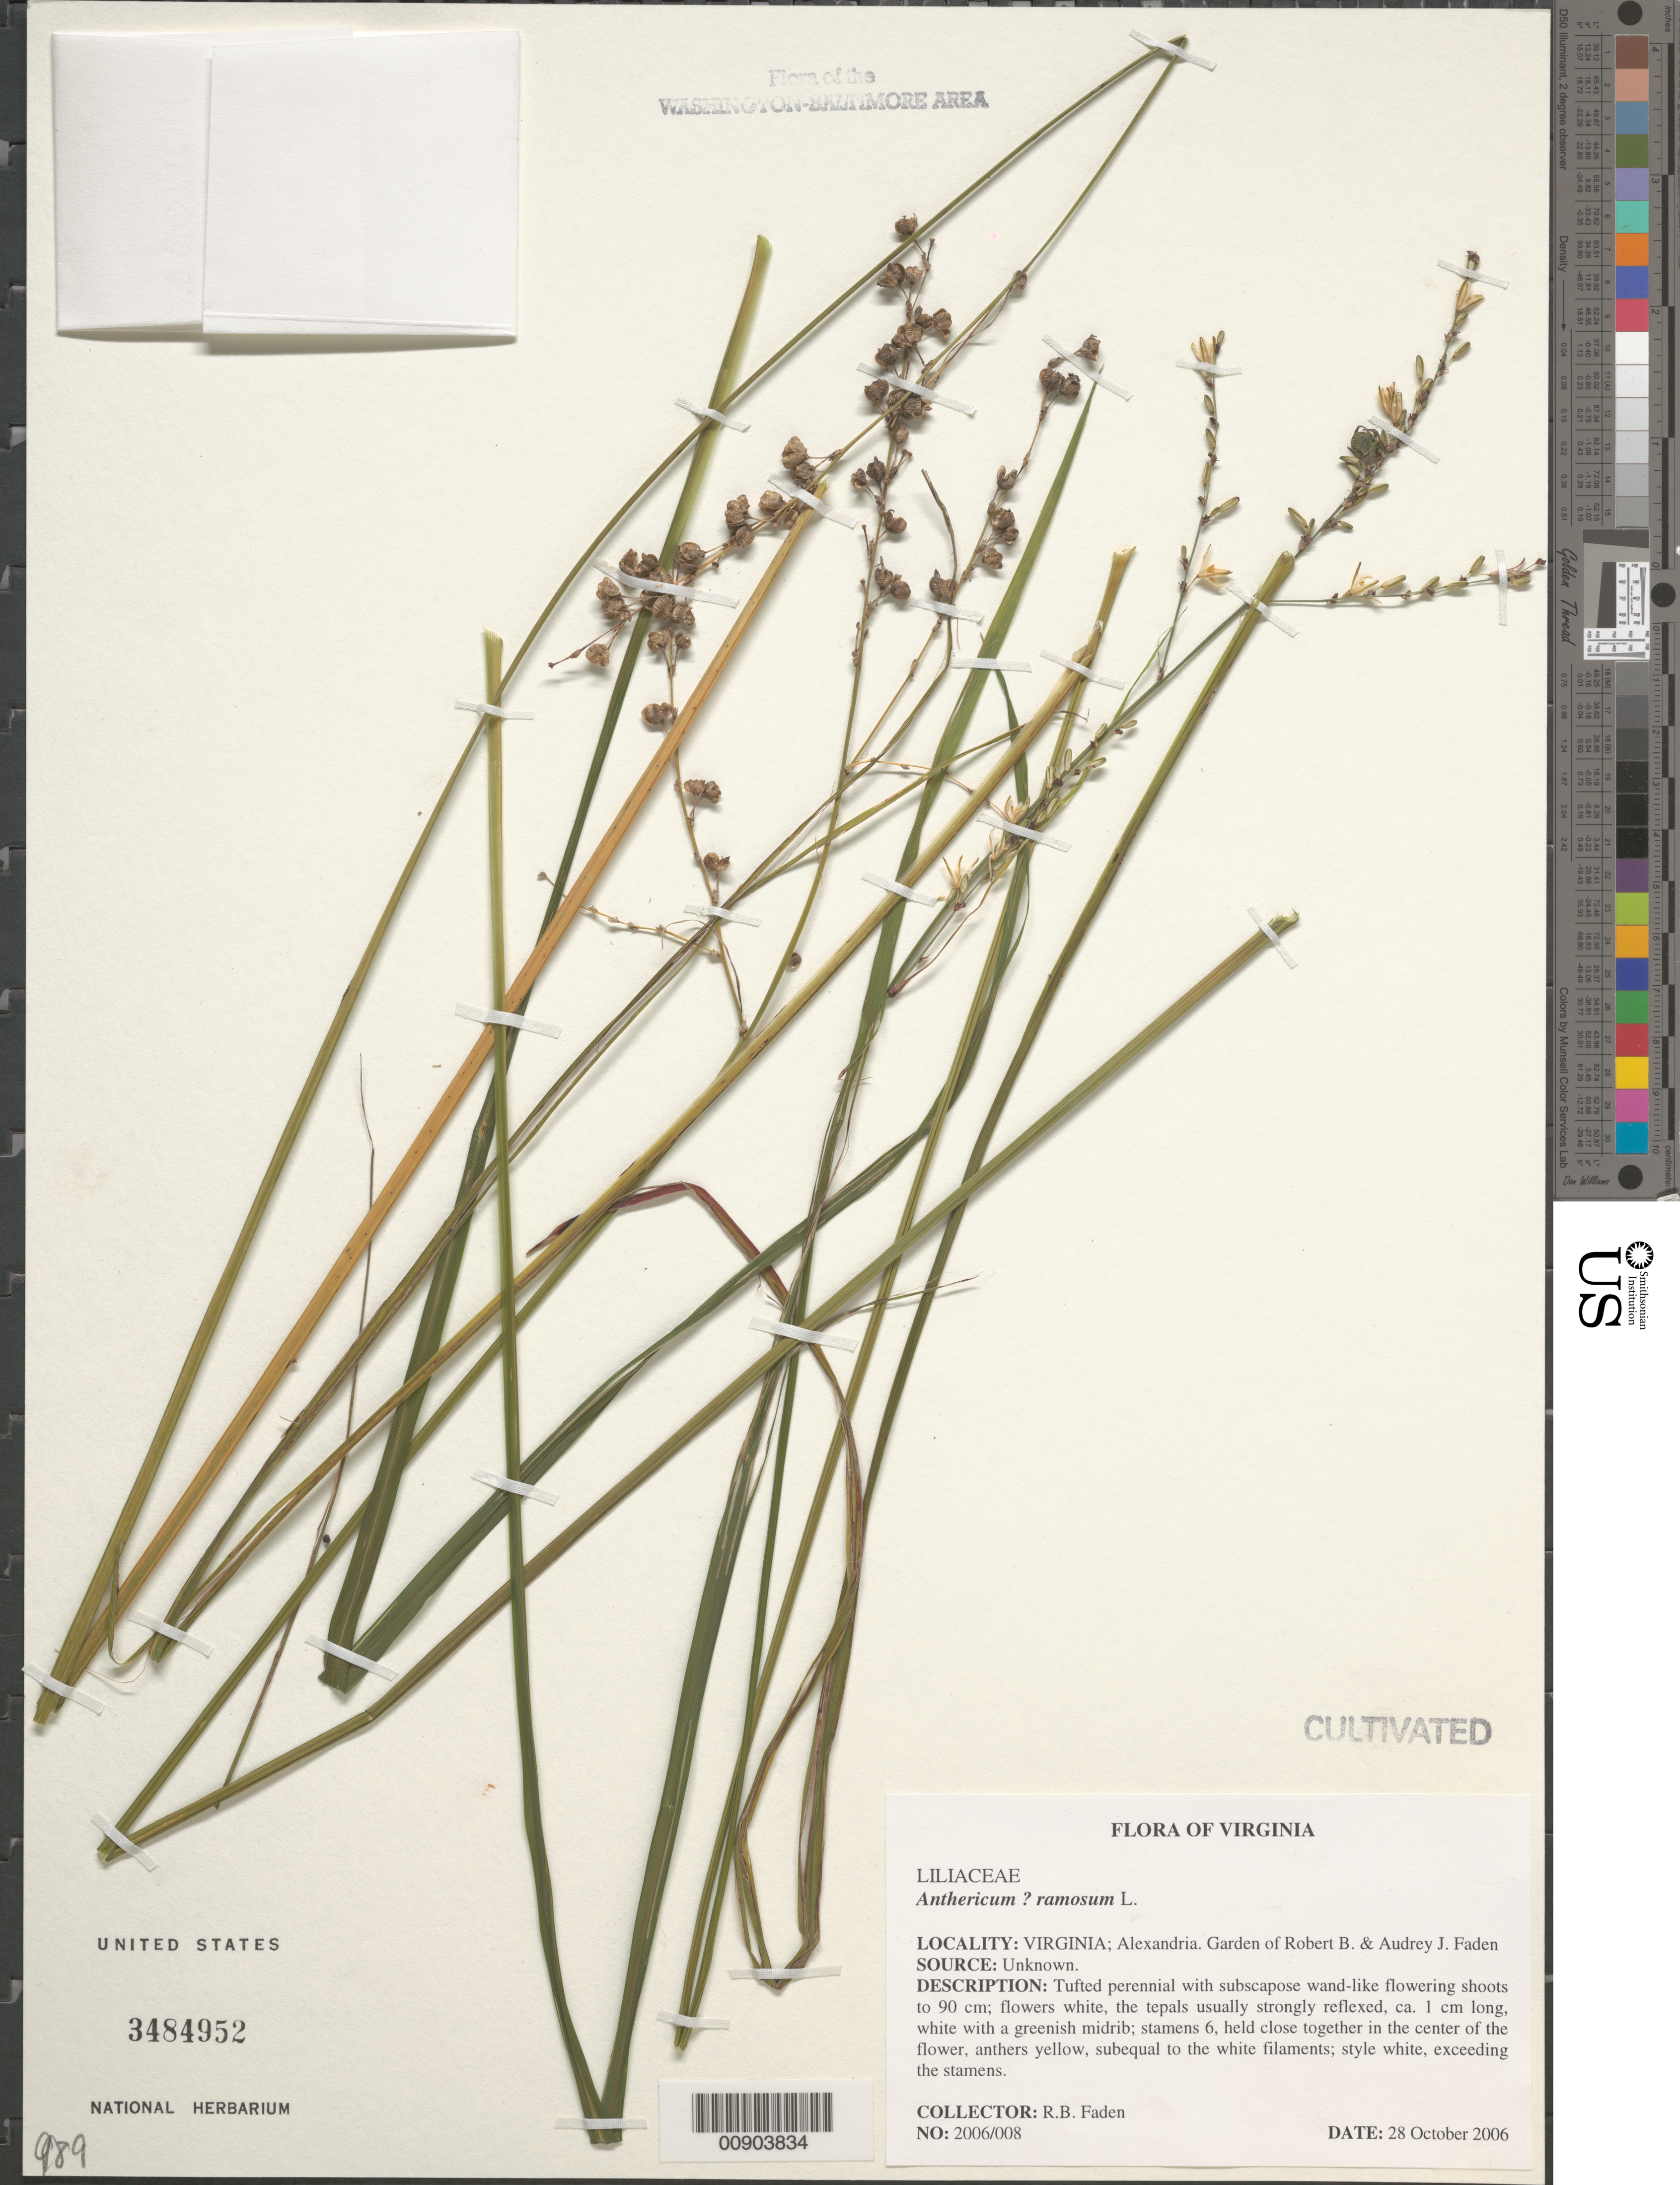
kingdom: Plantae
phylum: Tracheophyta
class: Liliopsida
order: Asparagales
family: Asparagaceae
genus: Anthericum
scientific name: Anthericum ramosum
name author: L.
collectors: R. B. Faden & A. J. Faden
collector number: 2006/008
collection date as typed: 28 October 2006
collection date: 2006-10-28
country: United States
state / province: Virginia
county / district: City of Alexandria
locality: Alexandria, Garden of Robert B. and Audrey J. Faden.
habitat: Garden.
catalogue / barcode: US 3484952